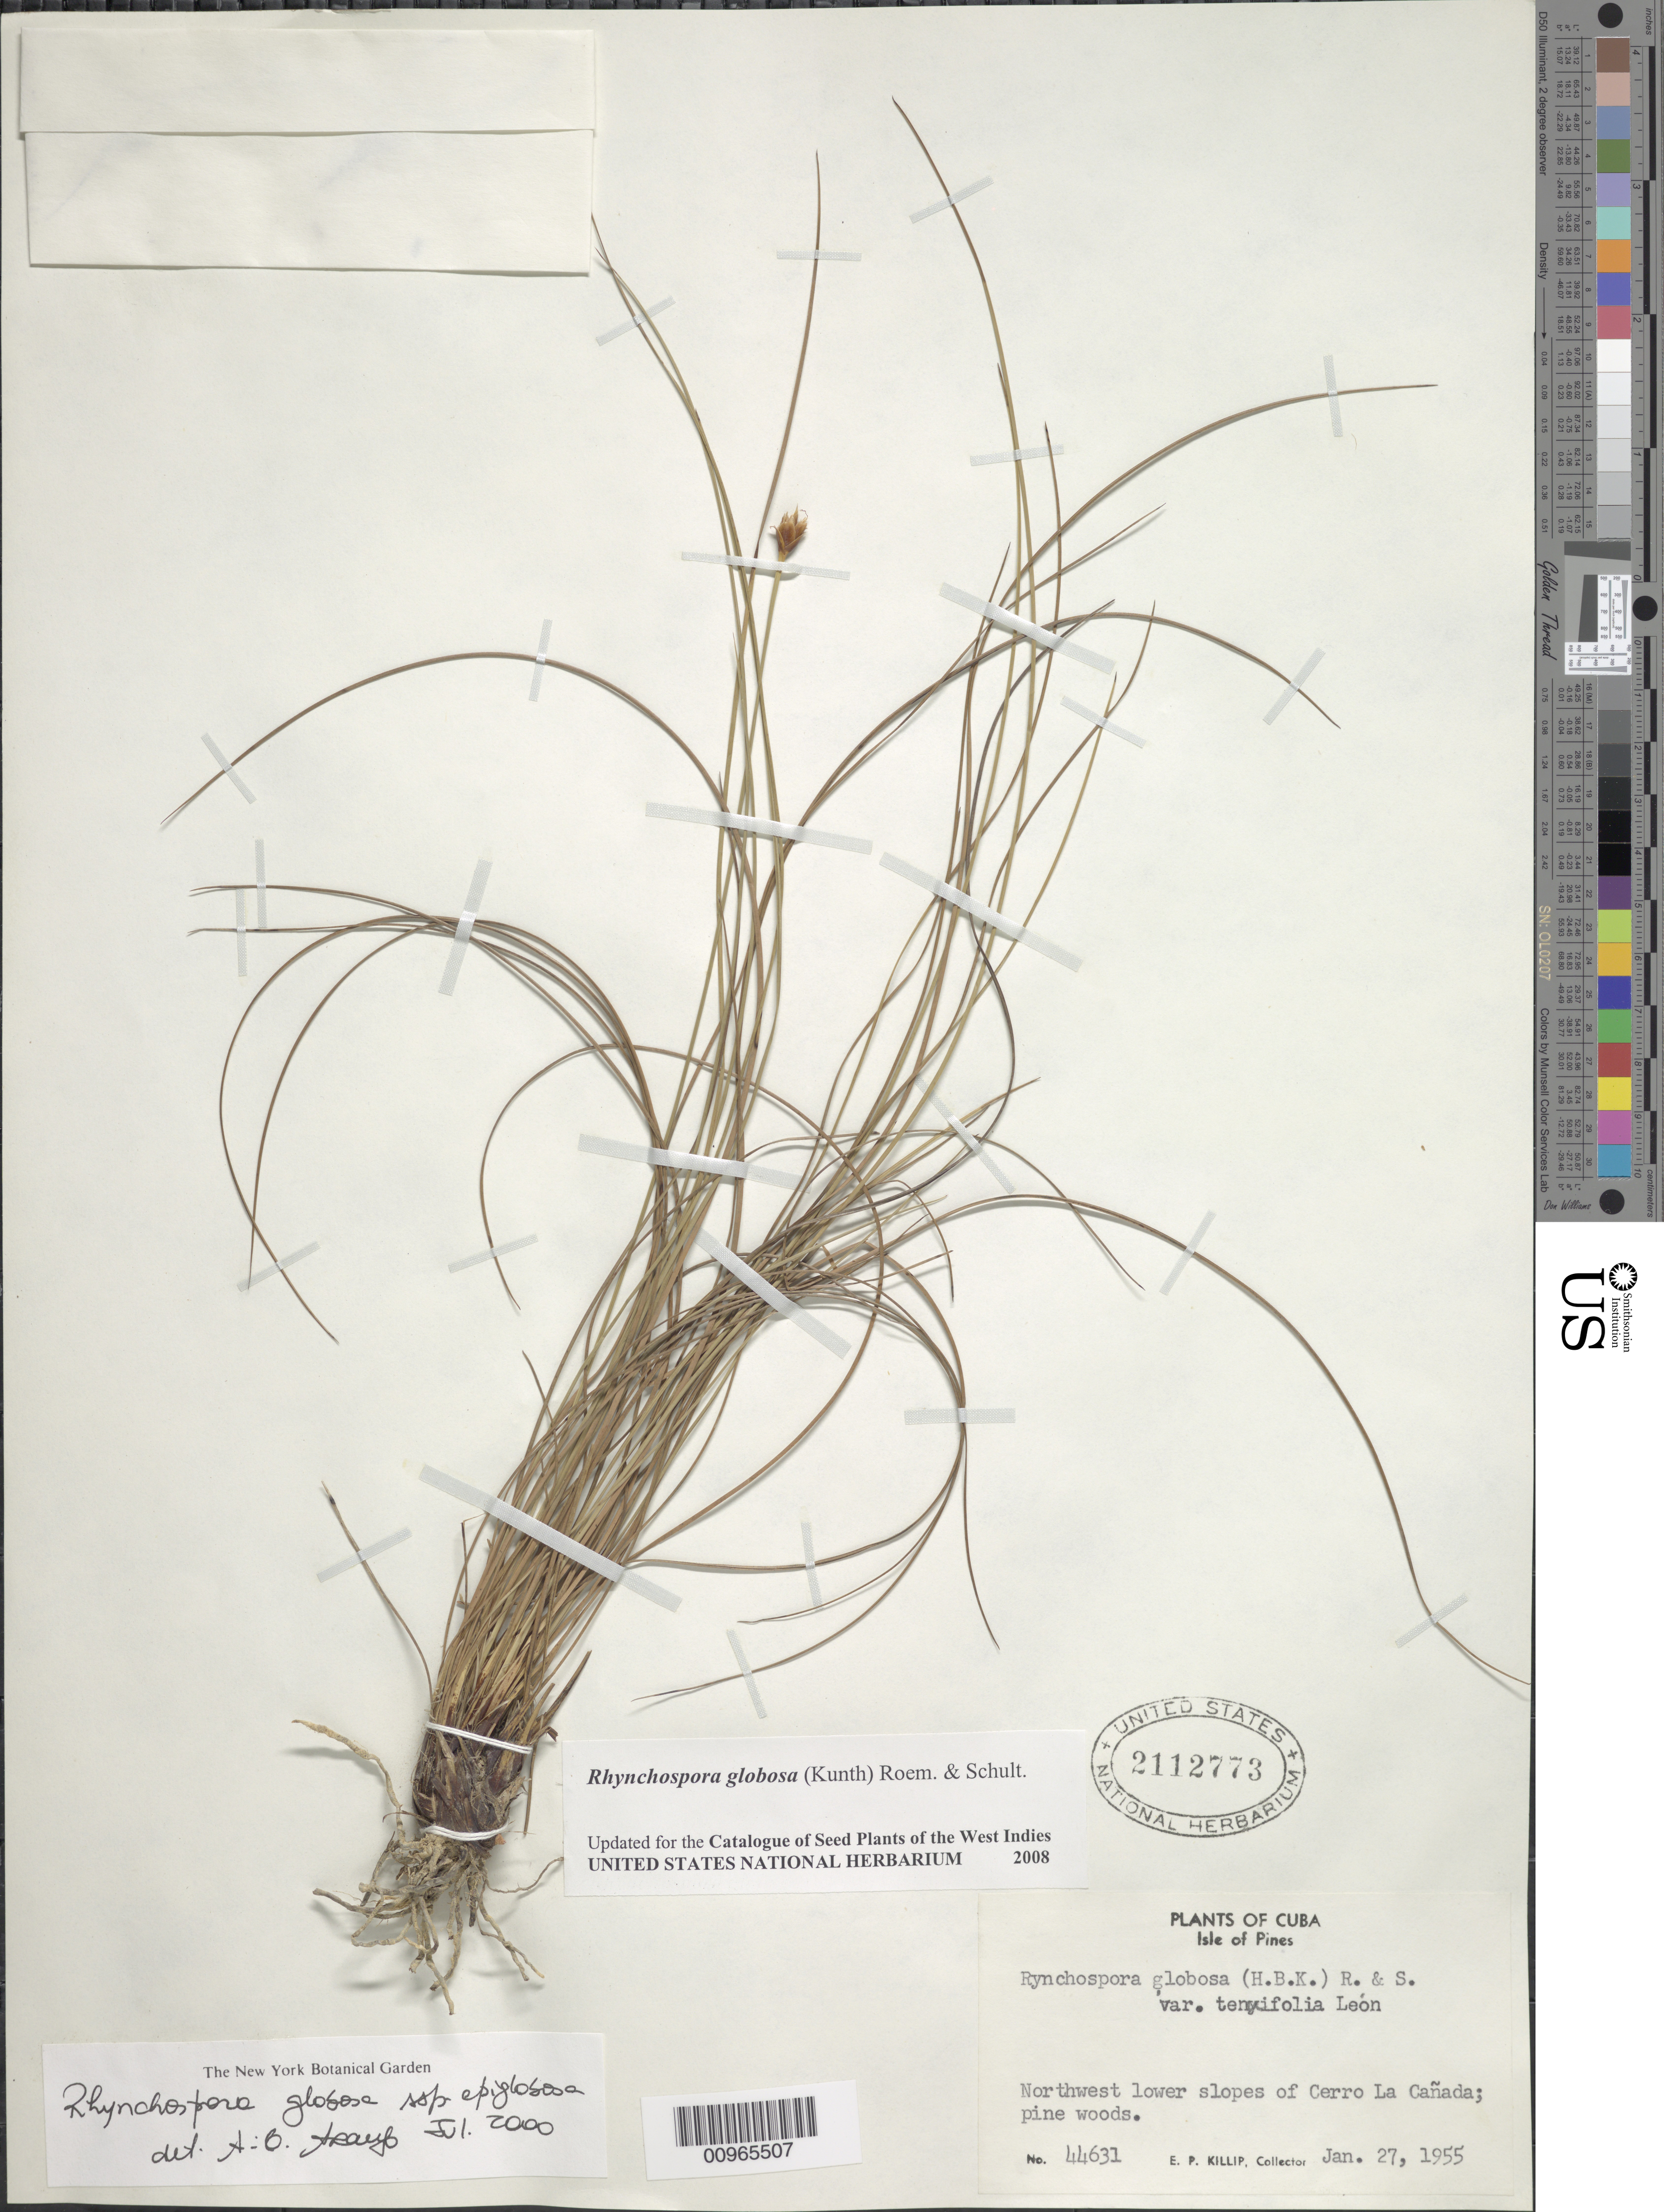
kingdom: Plantae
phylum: Tracheophyta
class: Liliopsida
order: Poales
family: Cyperaceae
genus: Rhynchospora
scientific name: Rhynchospora globosa var. tenuifolia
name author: León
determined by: Strong, M. T., (US), Smithsonian Institution - National Museum of Natural History (UNITED STATES)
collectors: E. P. Killip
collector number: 44631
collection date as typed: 27 Jan 1955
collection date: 1955-01-27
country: Cuba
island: Isla de la Juventud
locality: Northwest lower slopes of Cerro La Cañada, pine woods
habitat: Pine woods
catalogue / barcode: US 2112773